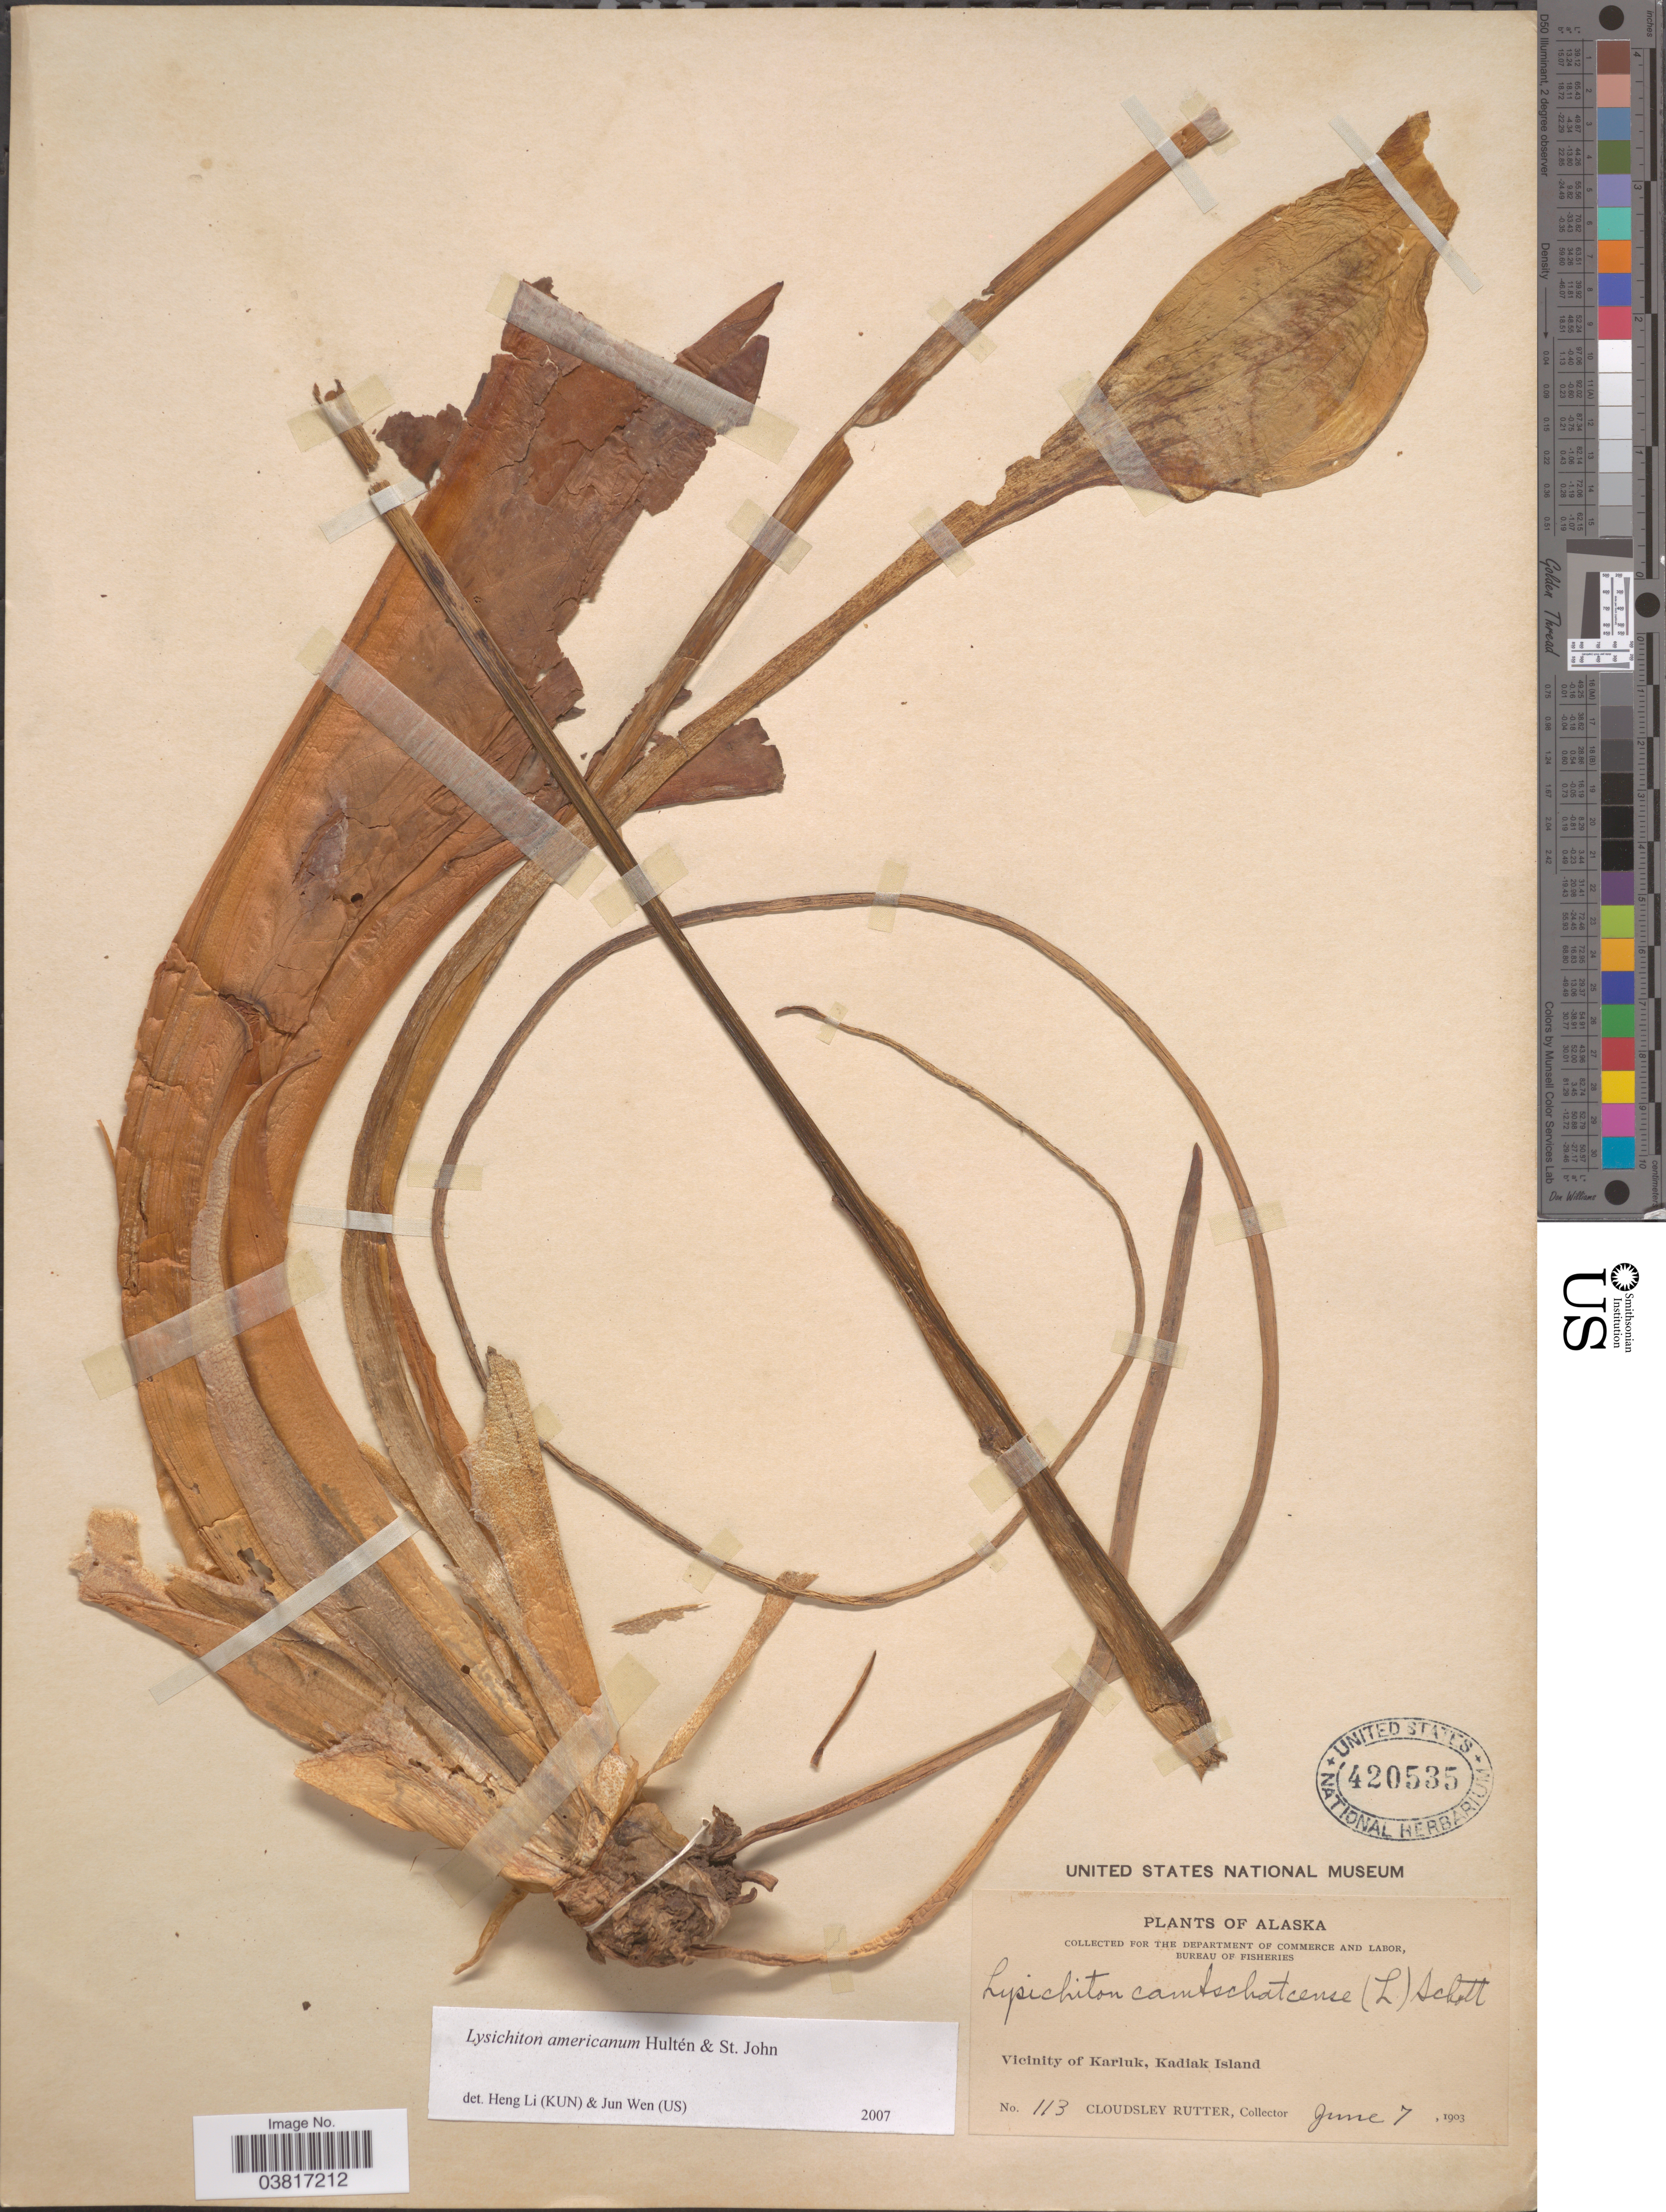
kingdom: Plantae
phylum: Tracheophyta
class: Liliopsida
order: Alismatales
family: Araceae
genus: Lysichiton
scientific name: Lysichiton americanus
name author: Hultén & H. St. John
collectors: C. Rutter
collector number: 113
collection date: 1903-06-07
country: United States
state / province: Alaska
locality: Vicinity of Karluk, Kadiak Island.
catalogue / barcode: US 420535